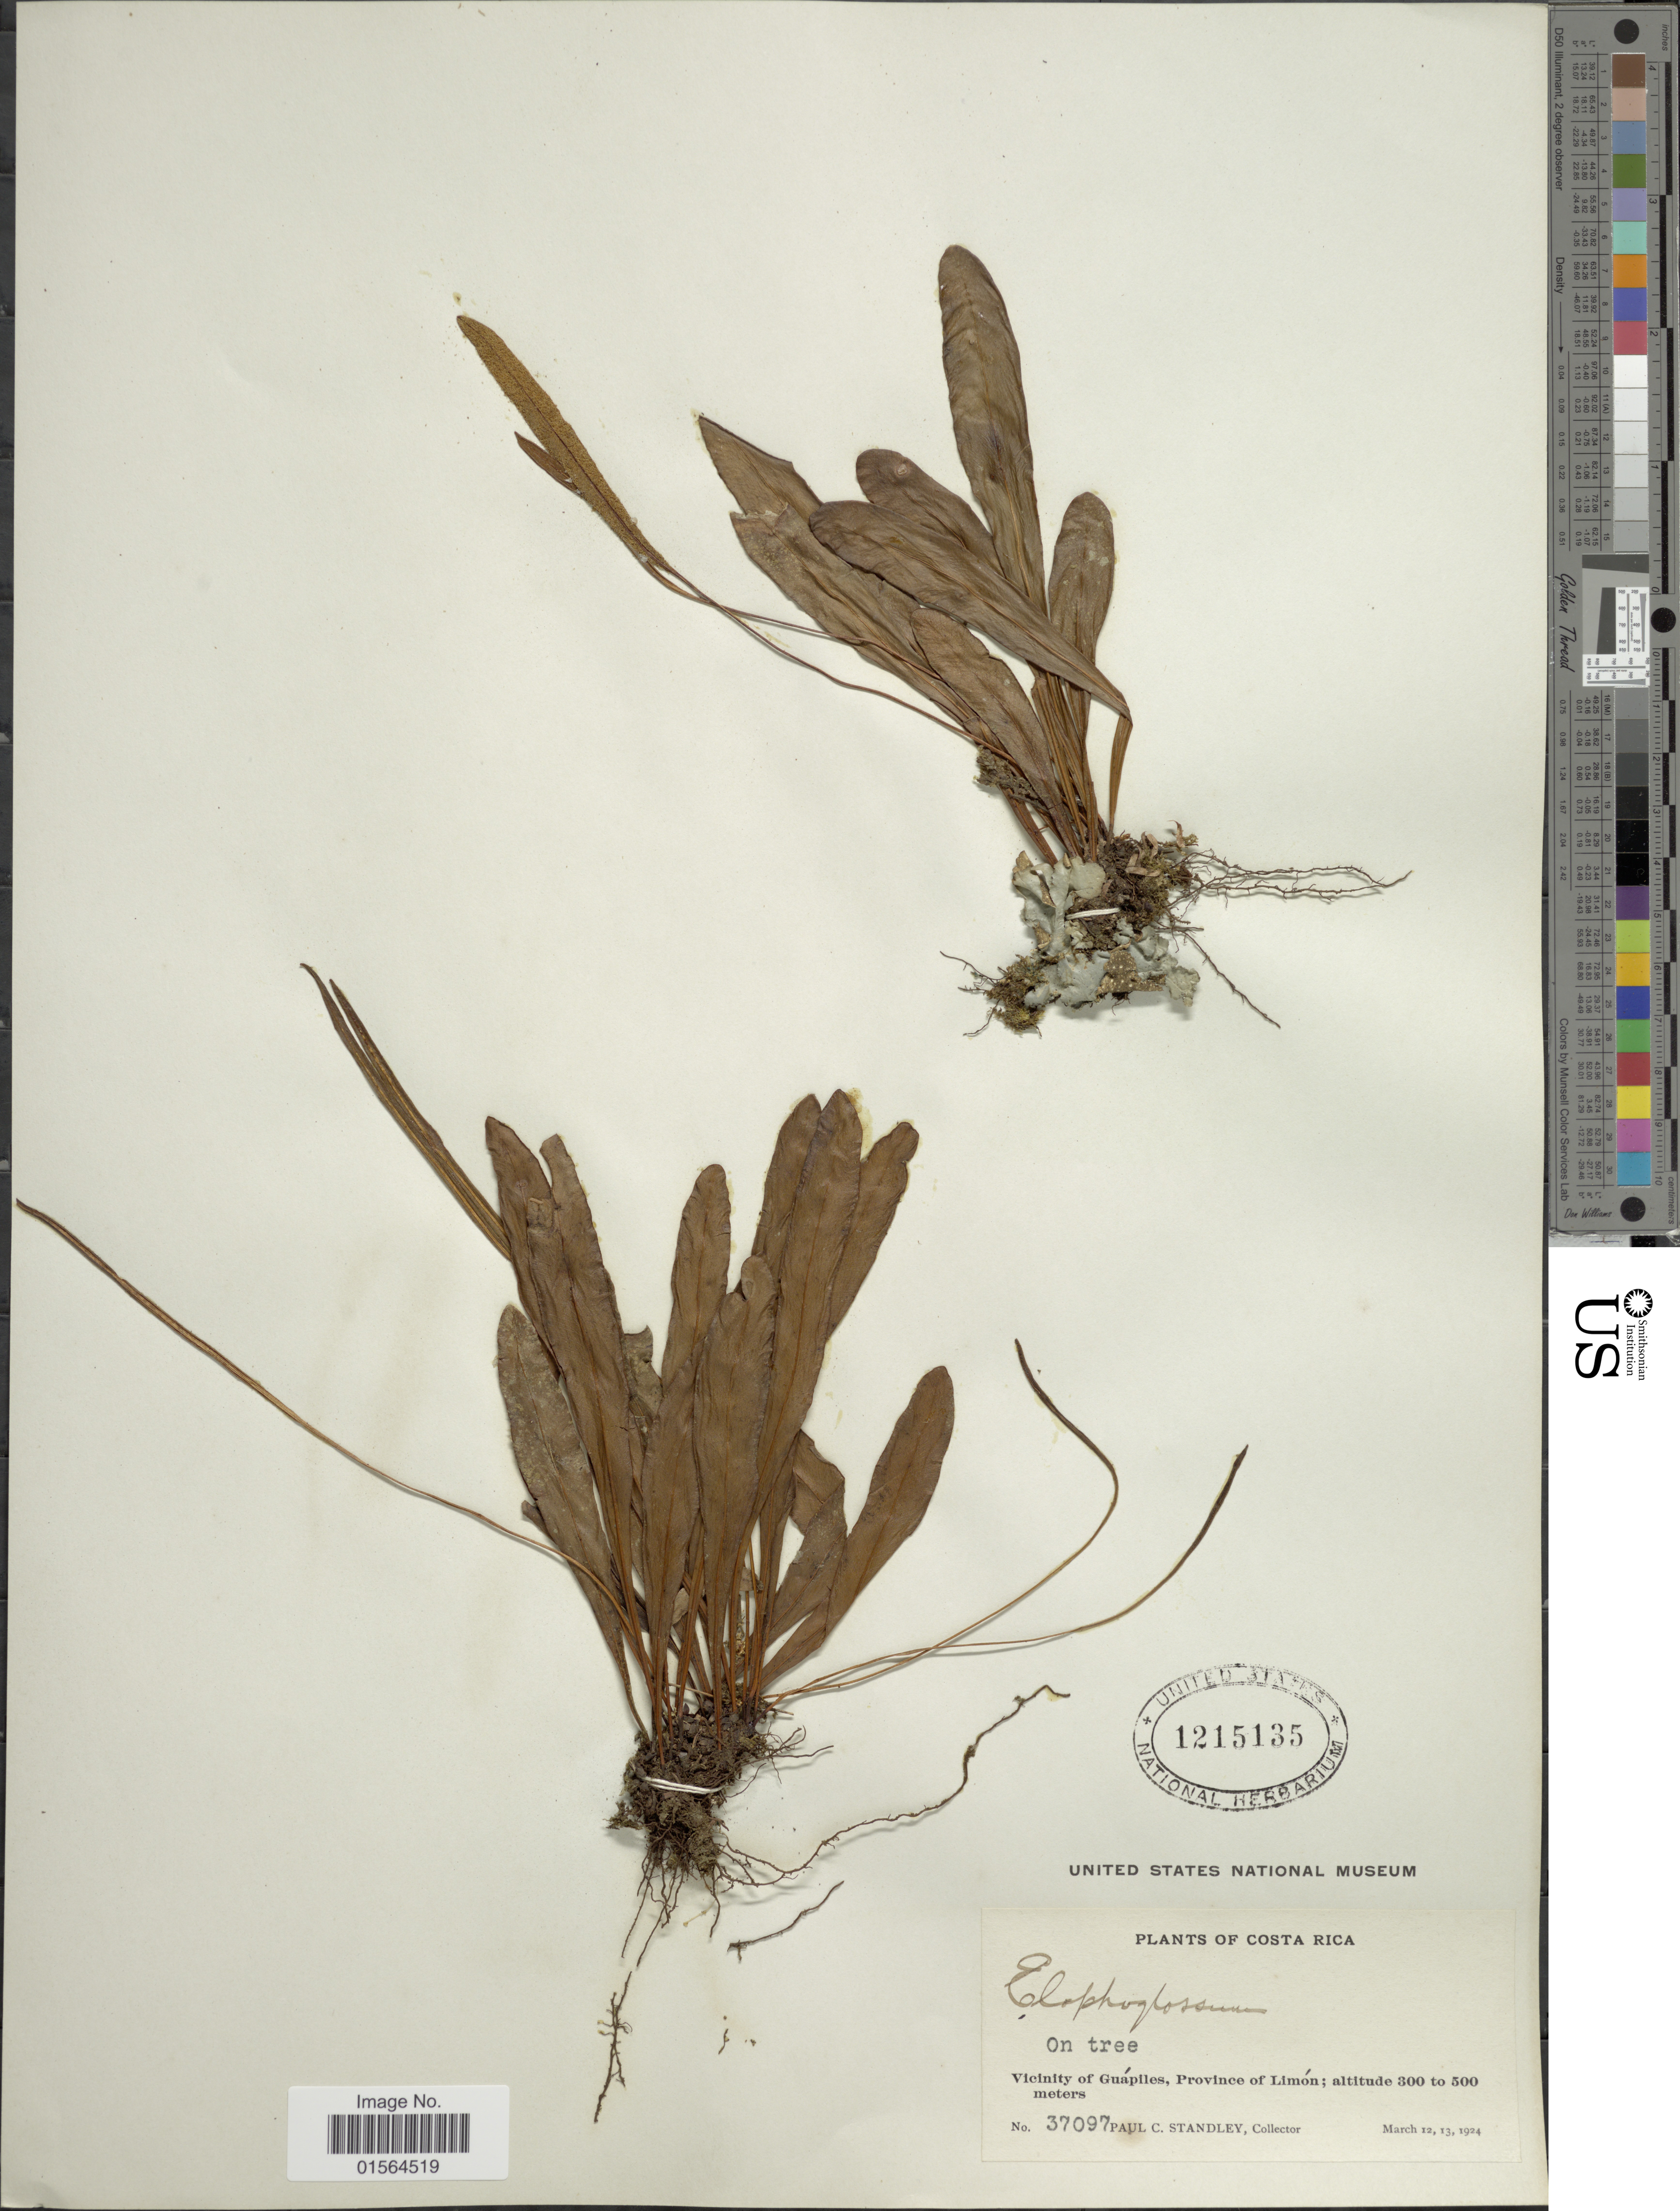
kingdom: Plantae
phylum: Tracheophyta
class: Polypodiopsida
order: Polypodiales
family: Dryopteridaceae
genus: Elaphoglossum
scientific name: Elaphoglossum palmense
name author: Christ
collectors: P. C. Standley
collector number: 37097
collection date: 1924-03-12/1924-03-13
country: Costa Rica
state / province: Limón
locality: Vicinity of Guapiles, Province of Limon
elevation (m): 300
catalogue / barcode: US 1215135